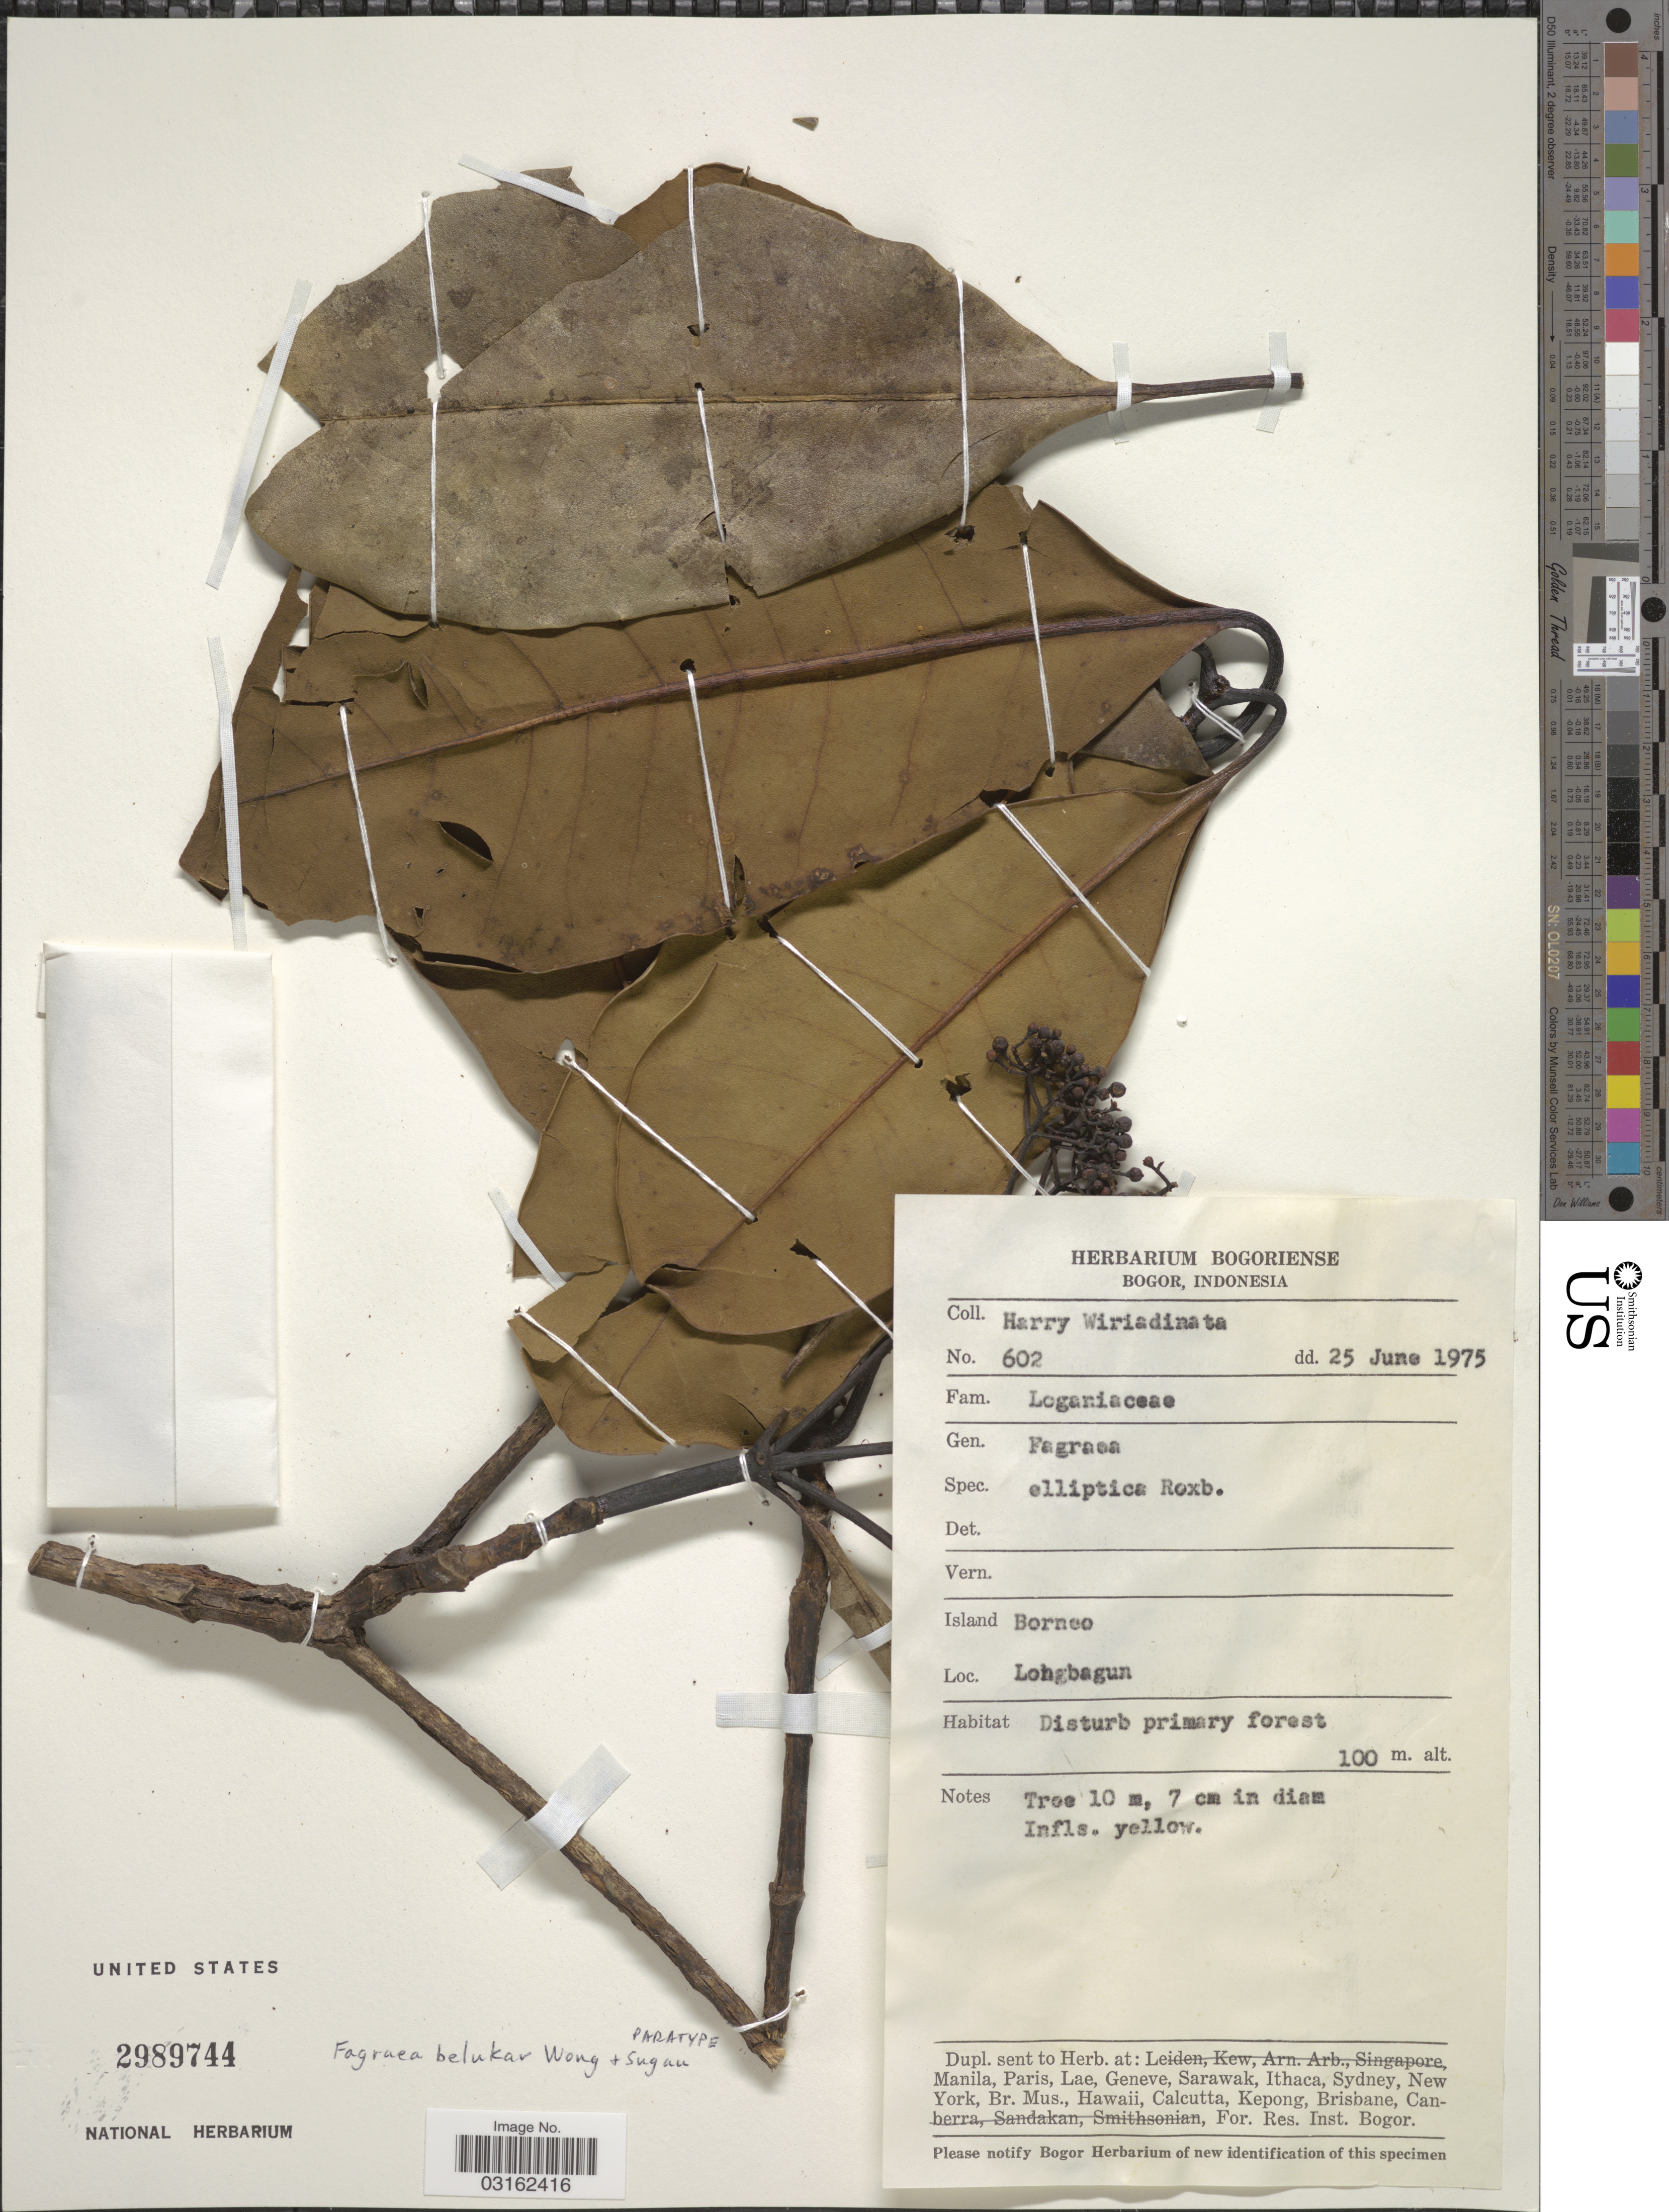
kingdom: Plantae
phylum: Tracheophyta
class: Magnoliopsida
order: Gentianales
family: Gentianaceae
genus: Fagraea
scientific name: Fagraea belukar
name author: K.M. Wong & Sugau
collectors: H. Wiriadinata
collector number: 602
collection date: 1975-06-25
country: Indonesia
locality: Island Borneo, Lohgbagun.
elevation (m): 100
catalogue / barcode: US 2989744